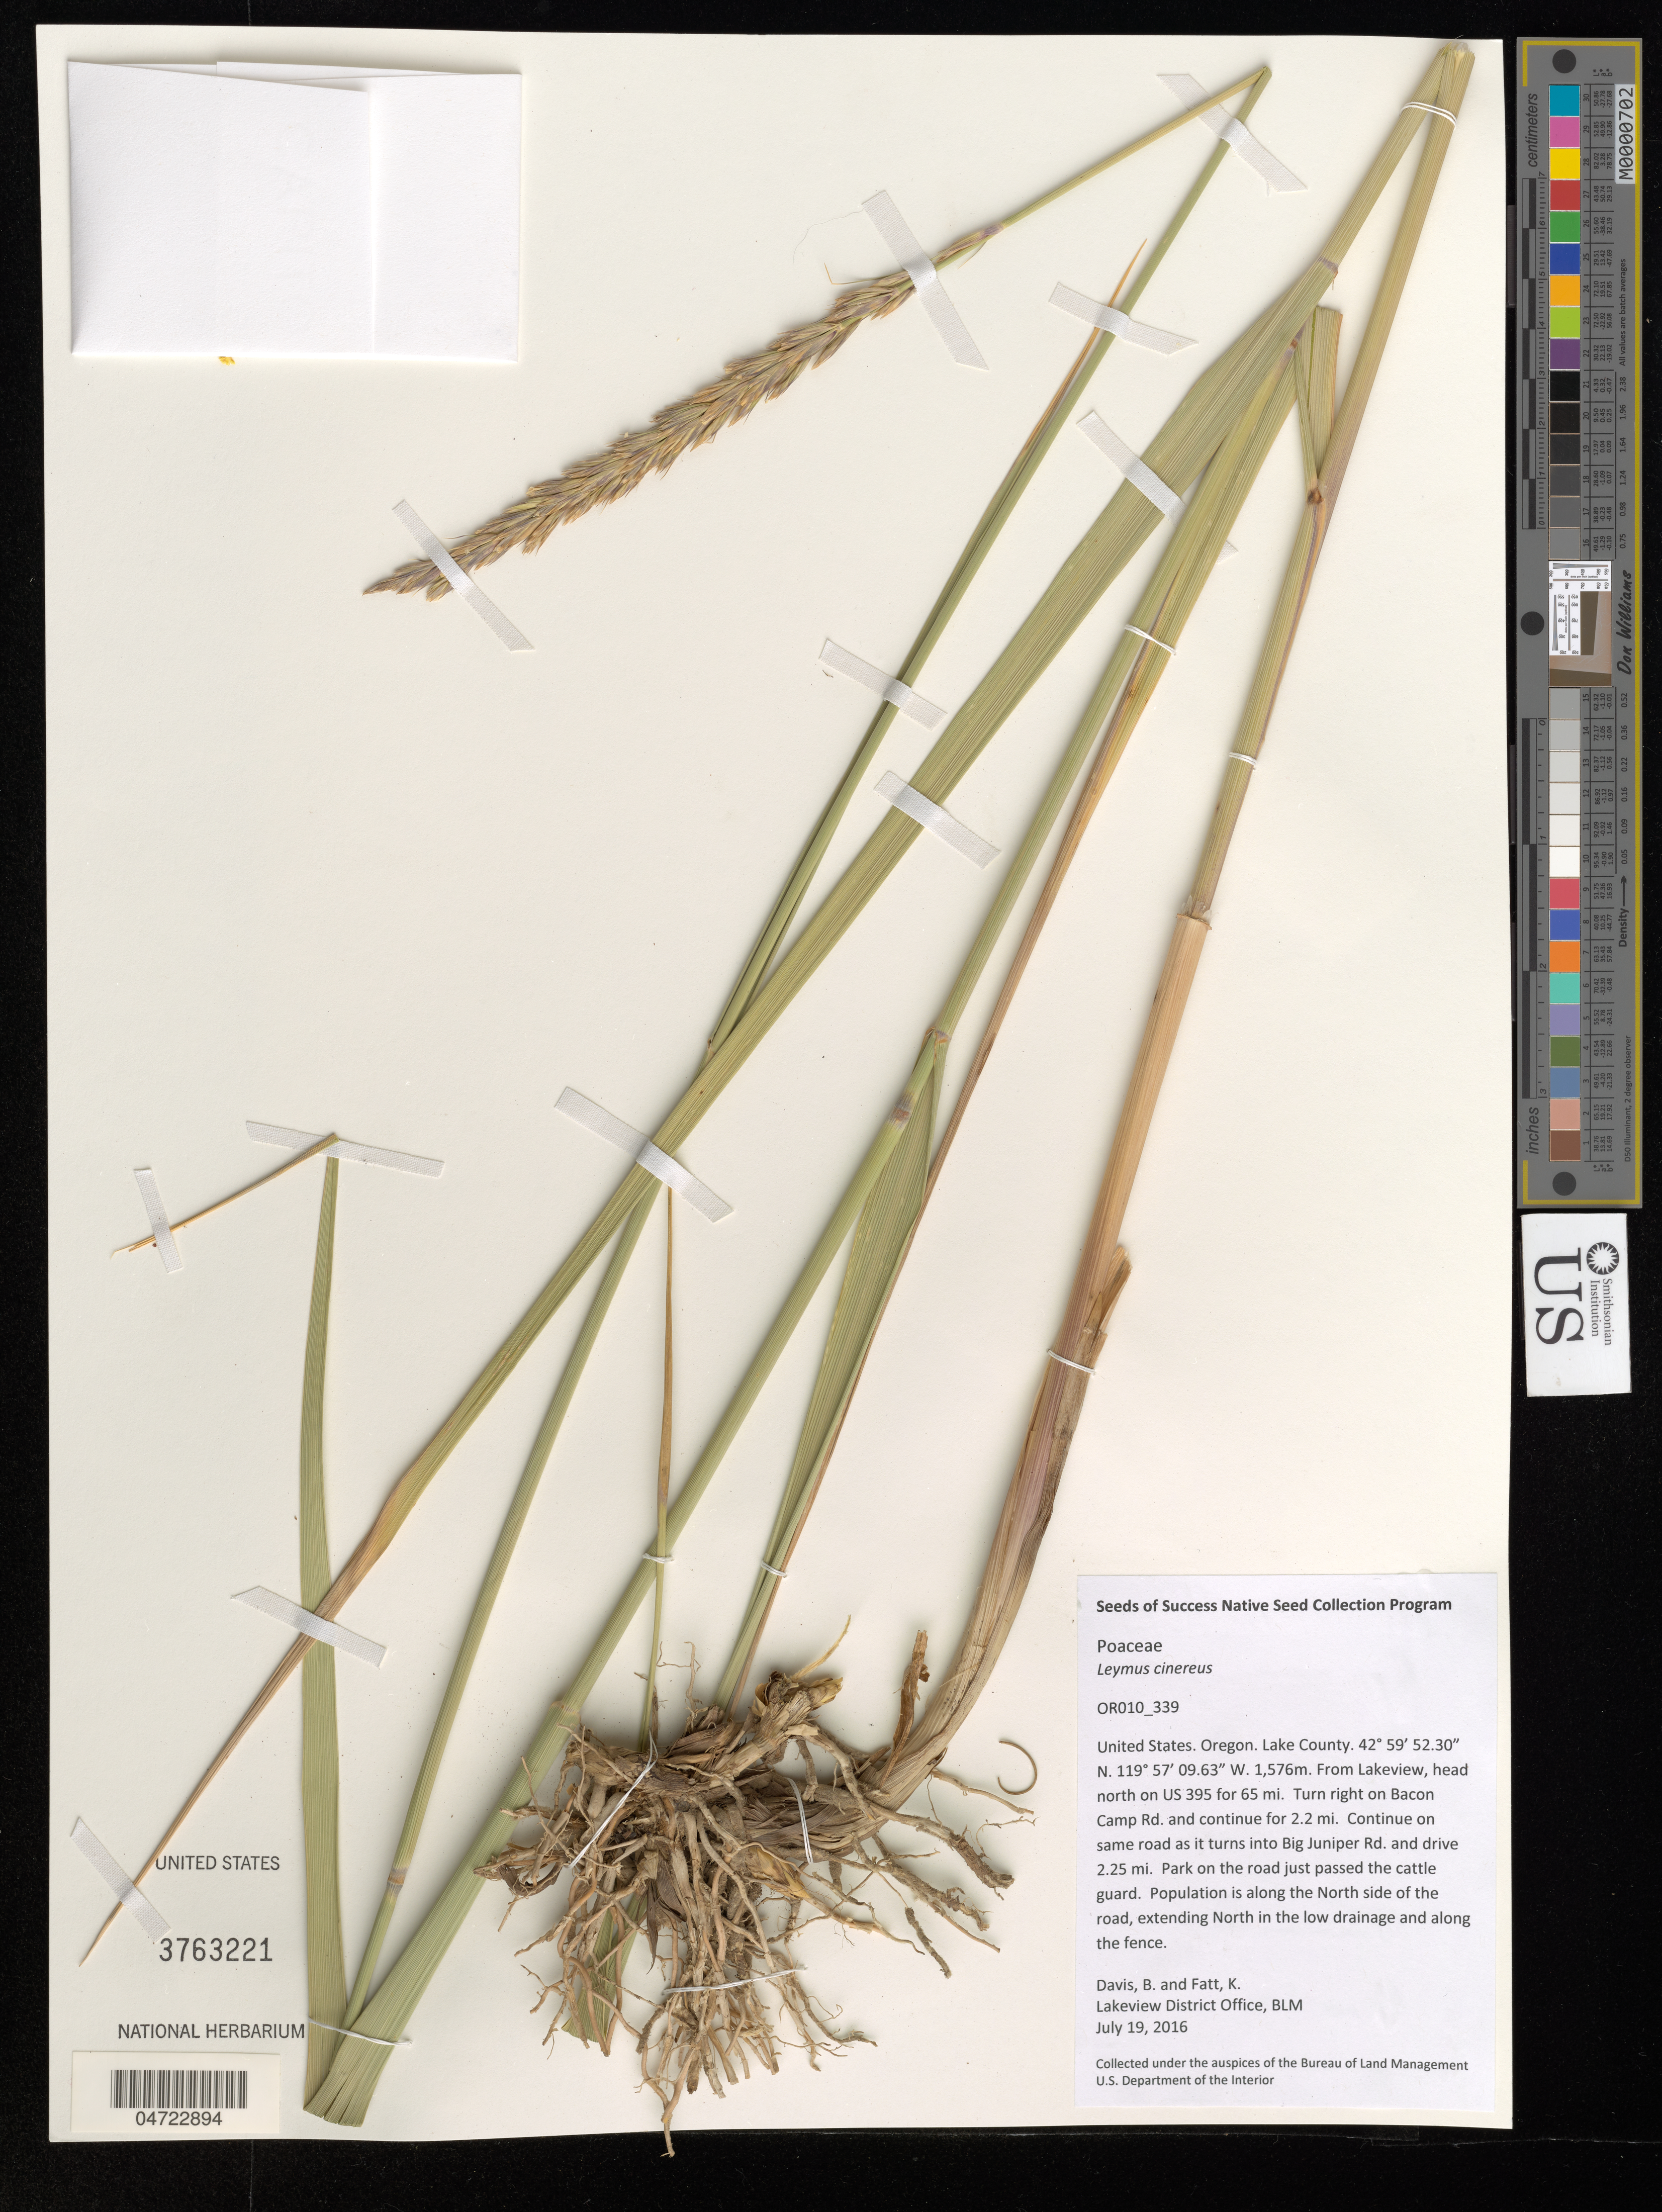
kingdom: Plantae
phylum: Tracheophyta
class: Liliopsida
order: Poales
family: Poaceae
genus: Leymus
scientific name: Leymus cinereus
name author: (Scribn. & Merr.) Á. Löve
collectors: B. Davis & K. Fatt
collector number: OR010_339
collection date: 2016-07-19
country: United States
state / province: Oregon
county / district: Lake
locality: Lake County. From Lakeview, head north on US 395 for 65 mi. Turn right on Bacon Camp Rd. and continue for 2.2 mi. Continue on same road as it turns into Big Juniper Rd. and drive 2.25 mi. Park on the road just passed the cattle guard. Population is along the North side of the road, extending North in the low drainage and along the fence.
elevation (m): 1576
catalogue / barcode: US 3763221